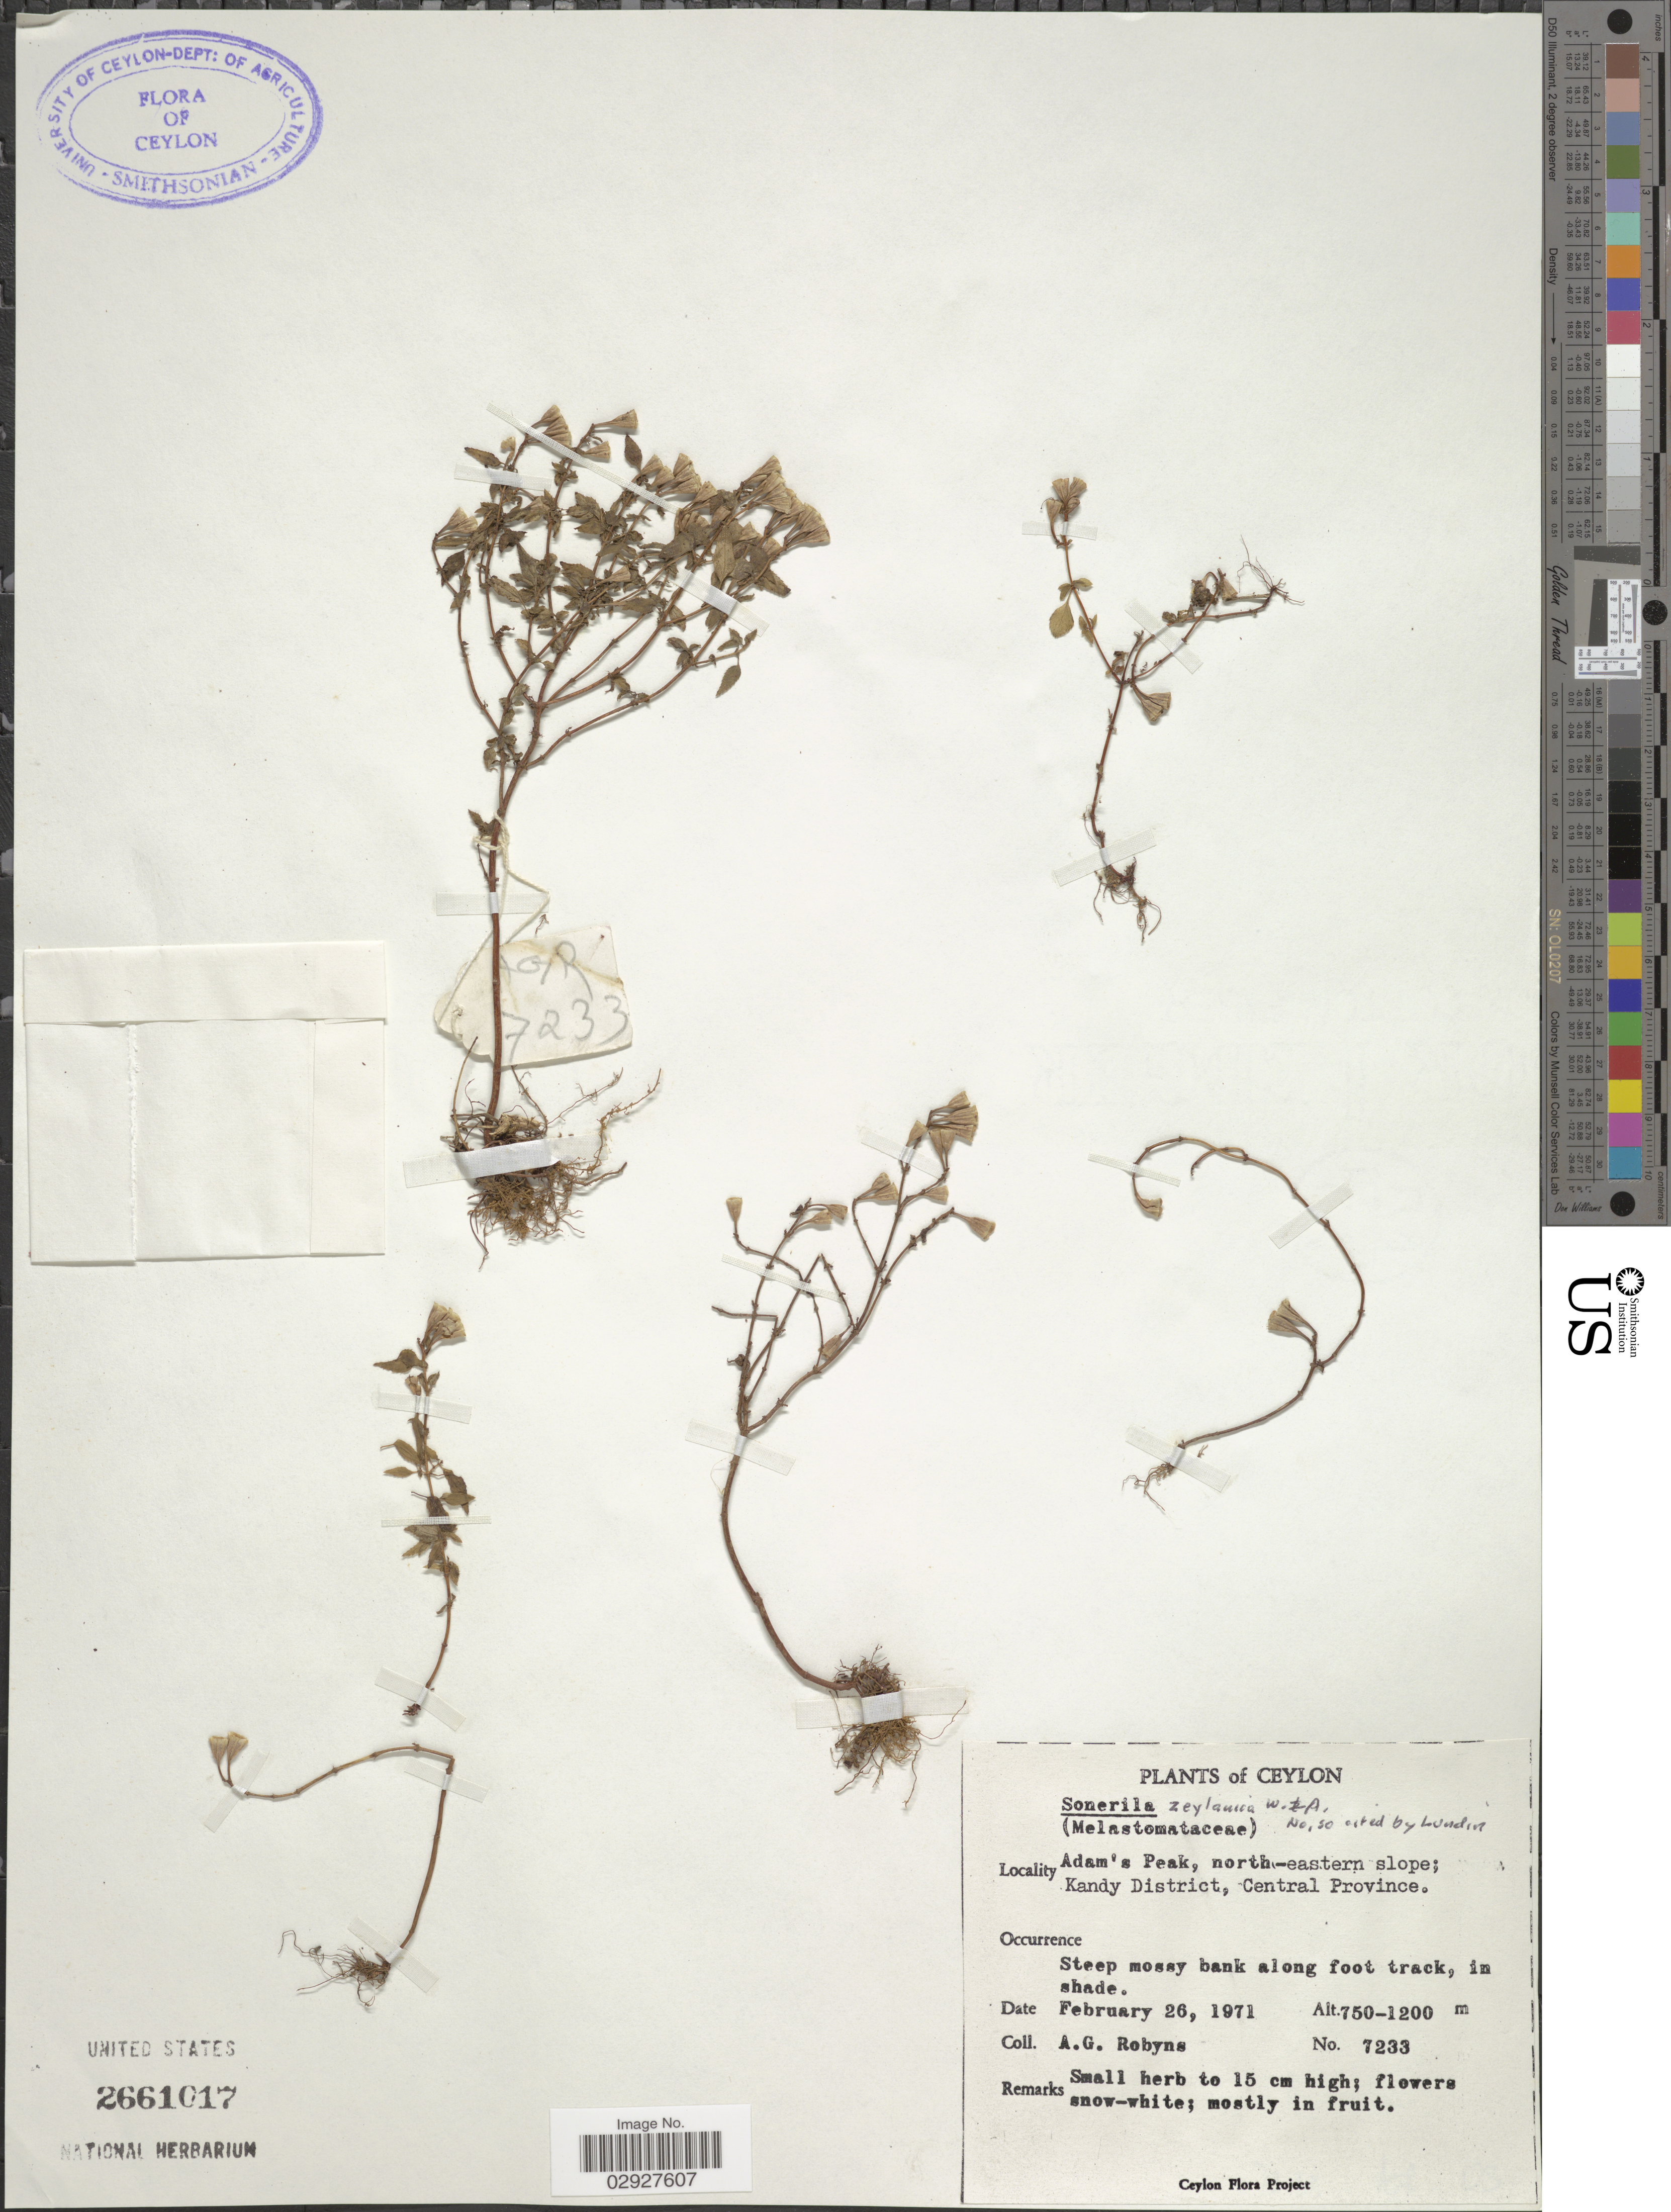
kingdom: Plantae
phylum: Tracheophyta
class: Magnoliopsida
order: Myrtales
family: Melastomataceae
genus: Sonerila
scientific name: Sonerila zeylanica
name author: Wight & Arn.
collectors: A. Robyns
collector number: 7233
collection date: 1971-02-26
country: Sri Lanka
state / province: Central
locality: Ceylon. Adam's Peak, north-eastern slope; Kandy District.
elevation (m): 750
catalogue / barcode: US 2661017